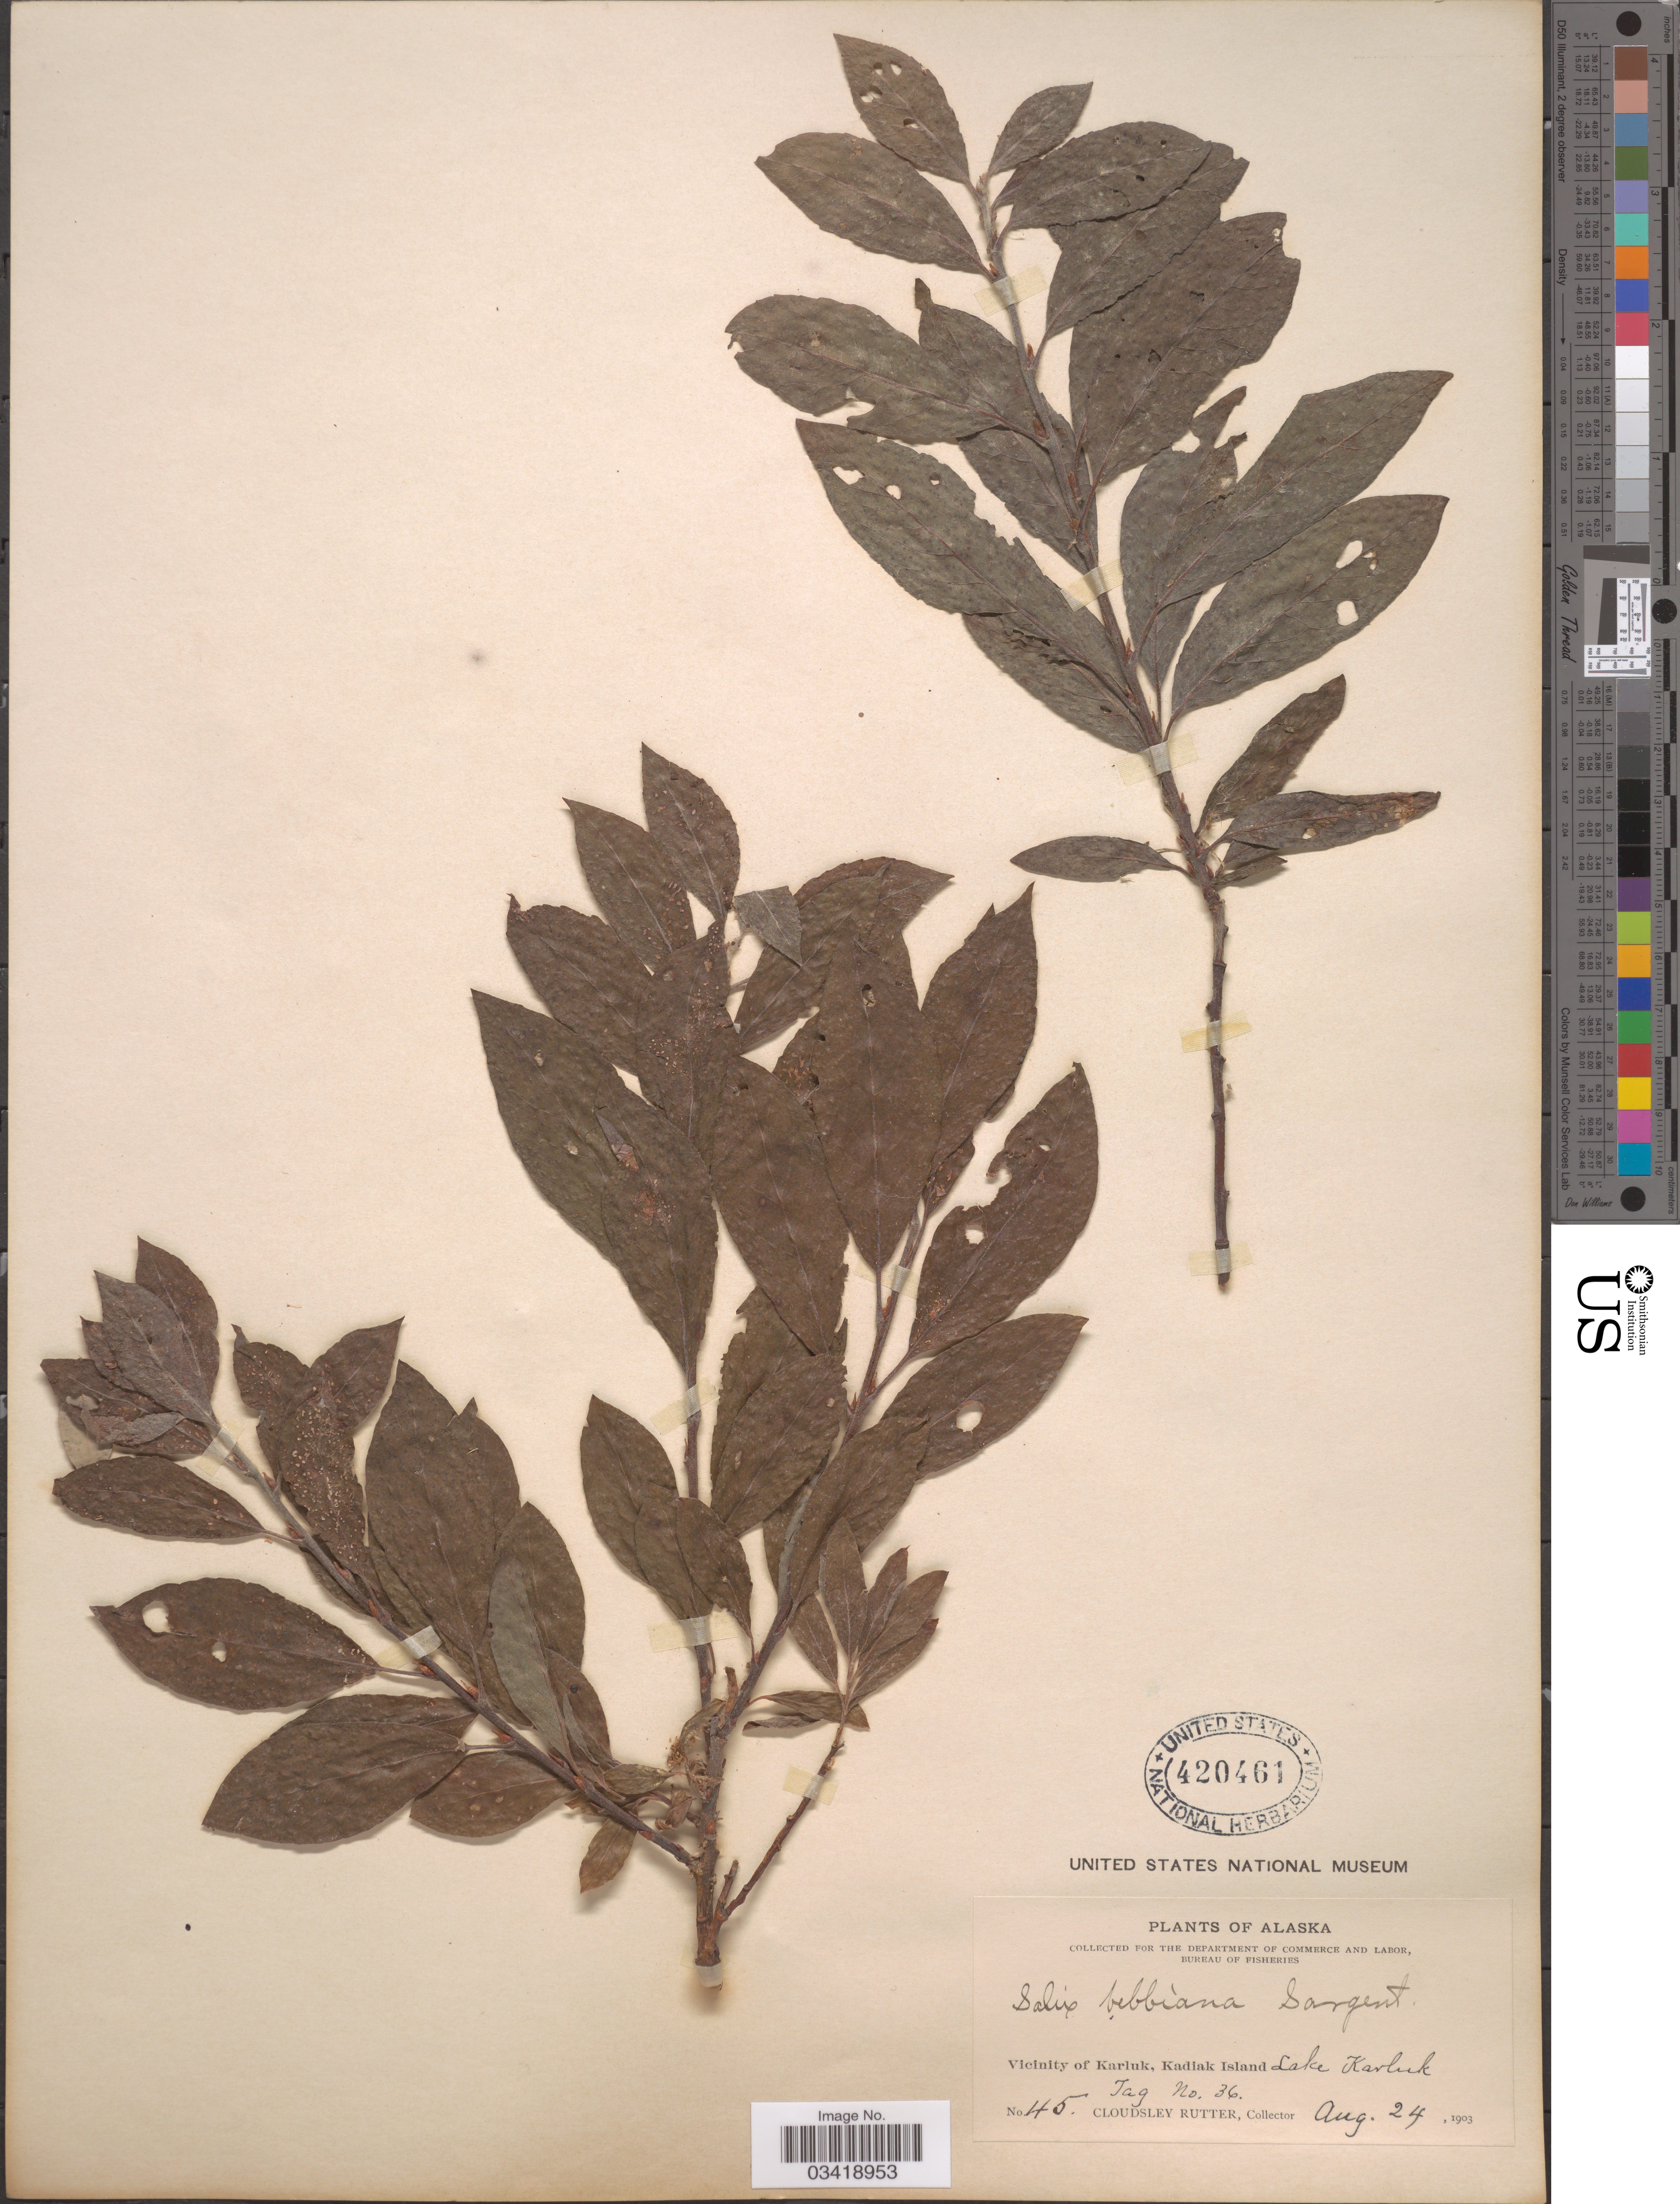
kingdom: Plantae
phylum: Tracheophyta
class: Magnoliopsida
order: Malpighiales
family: Salicaceae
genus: Salix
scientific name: Salix bebbiana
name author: Sarg.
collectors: C. Rutter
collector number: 45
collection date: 1903-08-24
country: United States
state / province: Alaska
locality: Vicinity of Karluk, Kadiak Island. Lake Karluk.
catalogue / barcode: US 420461